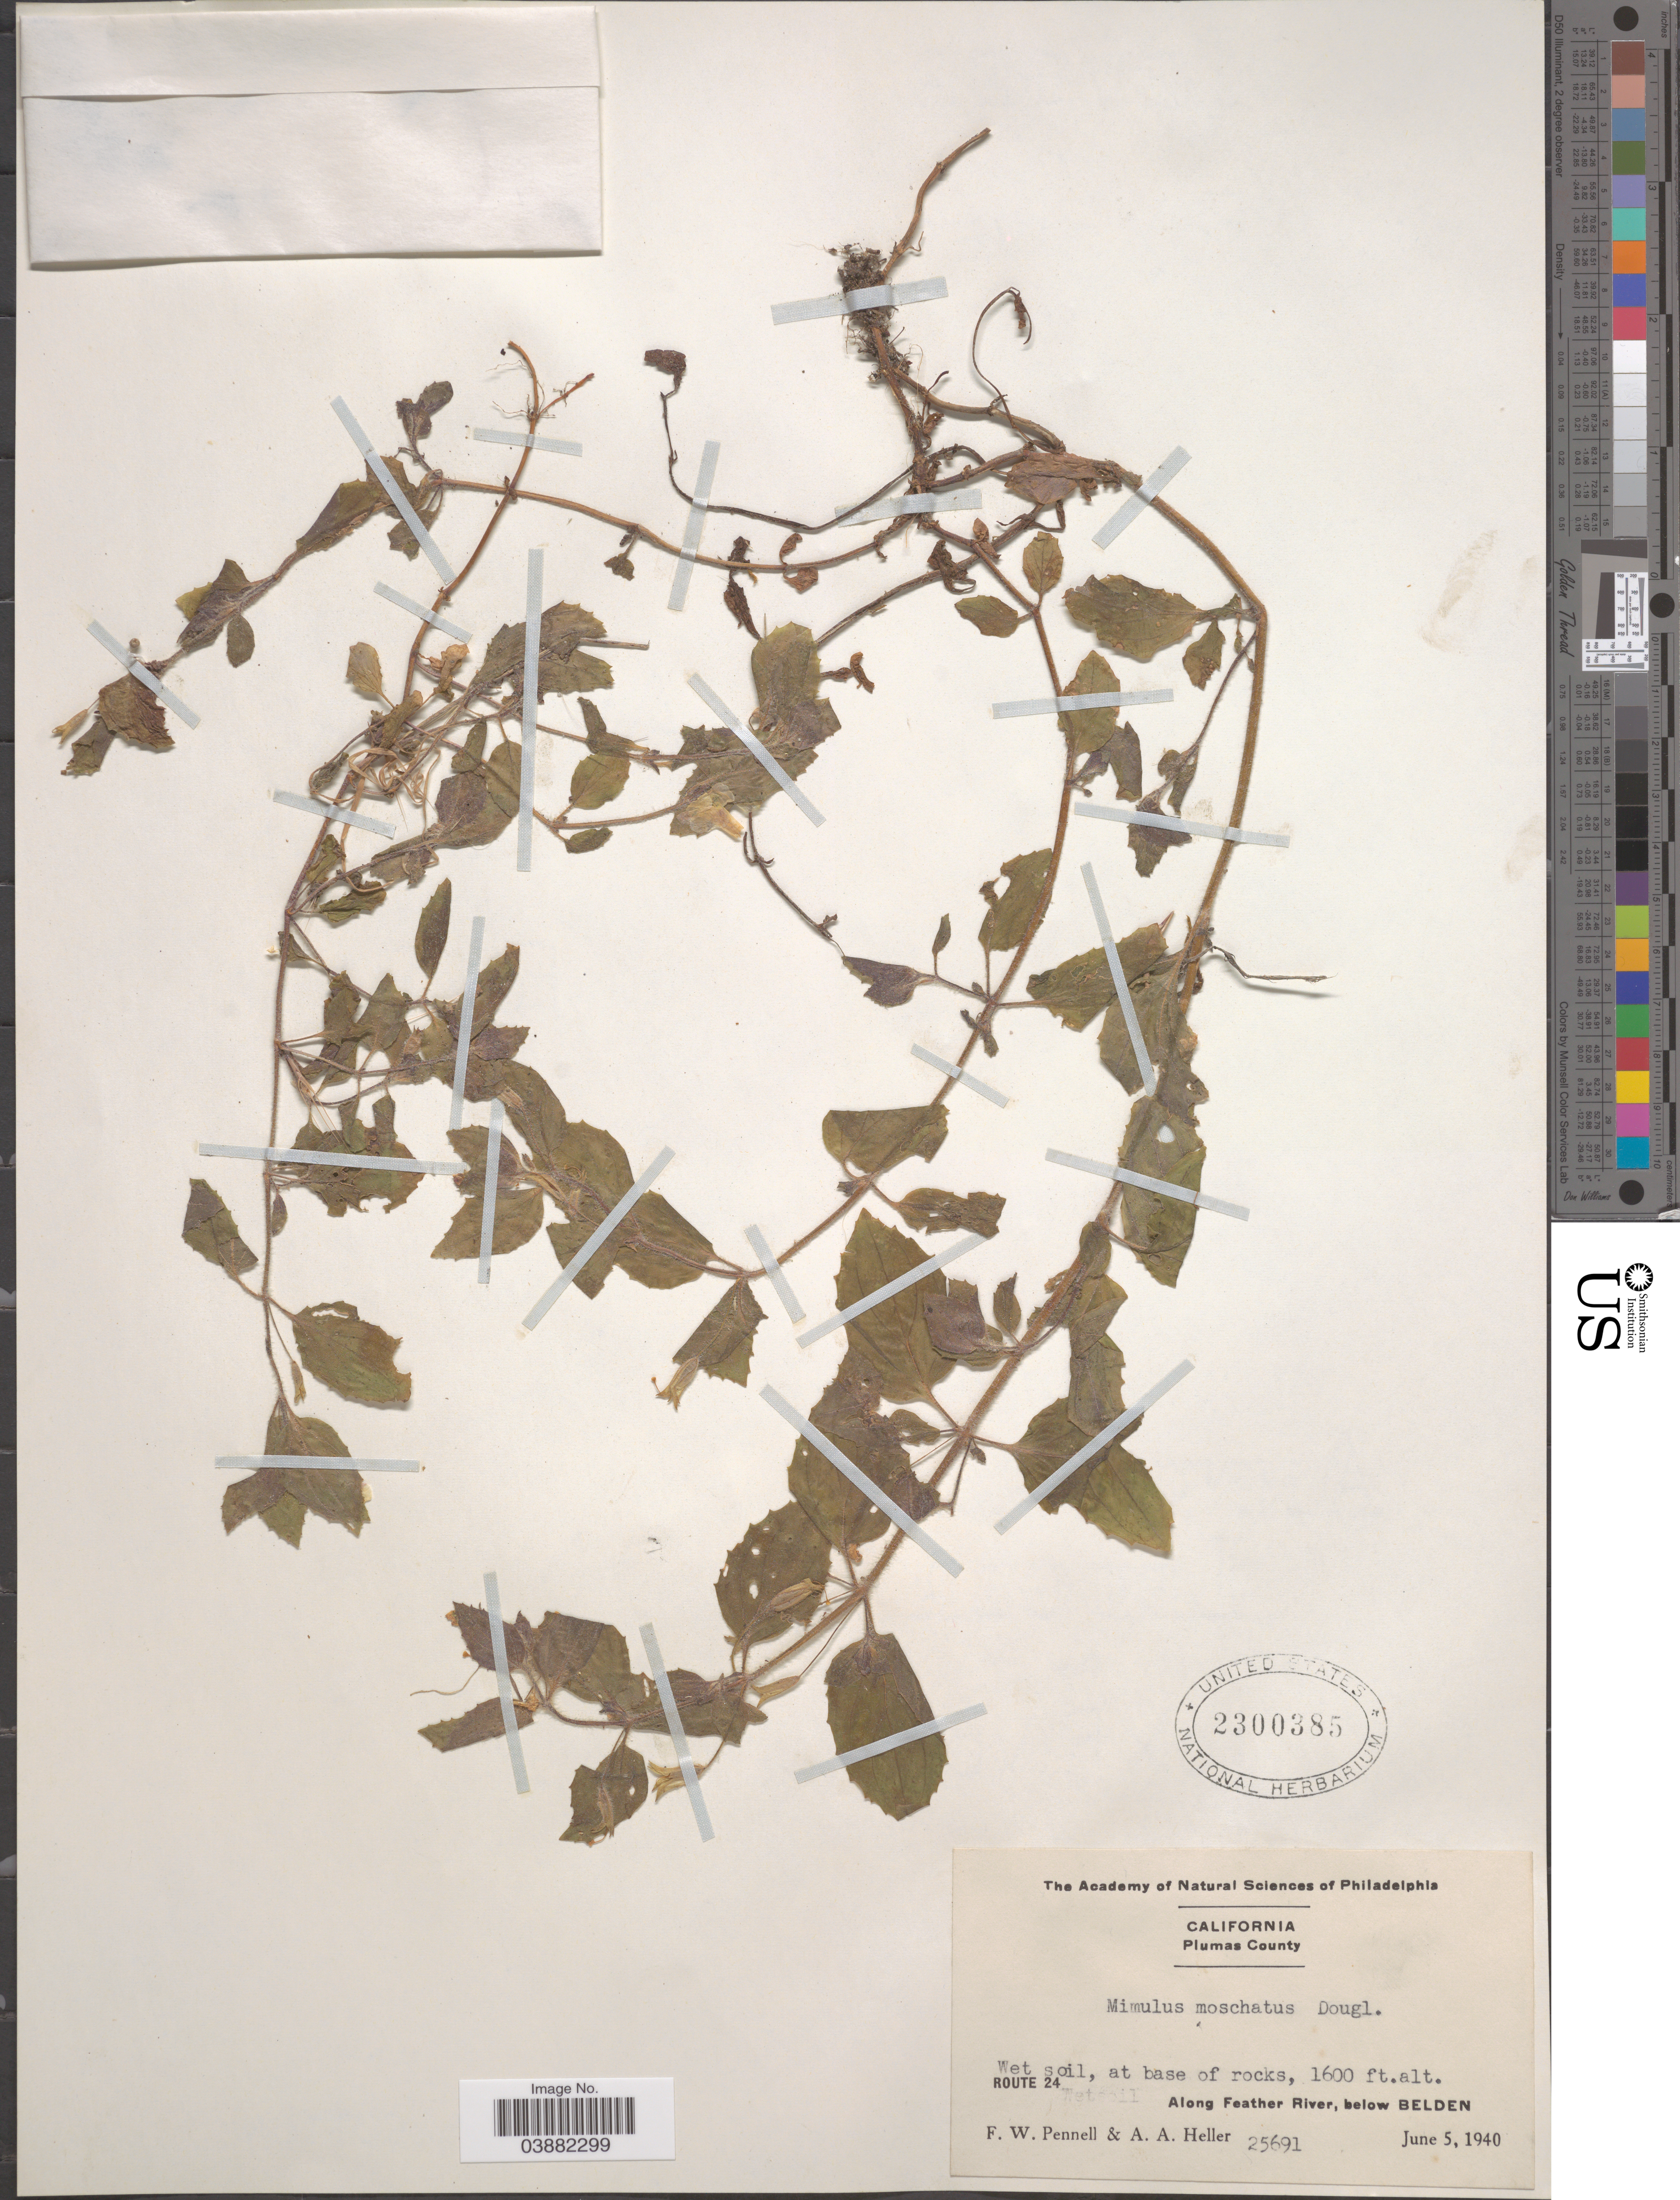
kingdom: Plantae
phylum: Tracheophyta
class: Magnoliopsida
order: Lamiales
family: Phrymaceae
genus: Mimulus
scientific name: Mimulus moschatus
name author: Douglas ex Lindl.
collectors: F. W. Pennell & A. A. Heller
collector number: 25691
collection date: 1940-06-05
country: United States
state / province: California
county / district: Plumas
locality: Plumas County. Route 24. Along Feather River, below Belden.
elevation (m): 488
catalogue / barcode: US 2300385